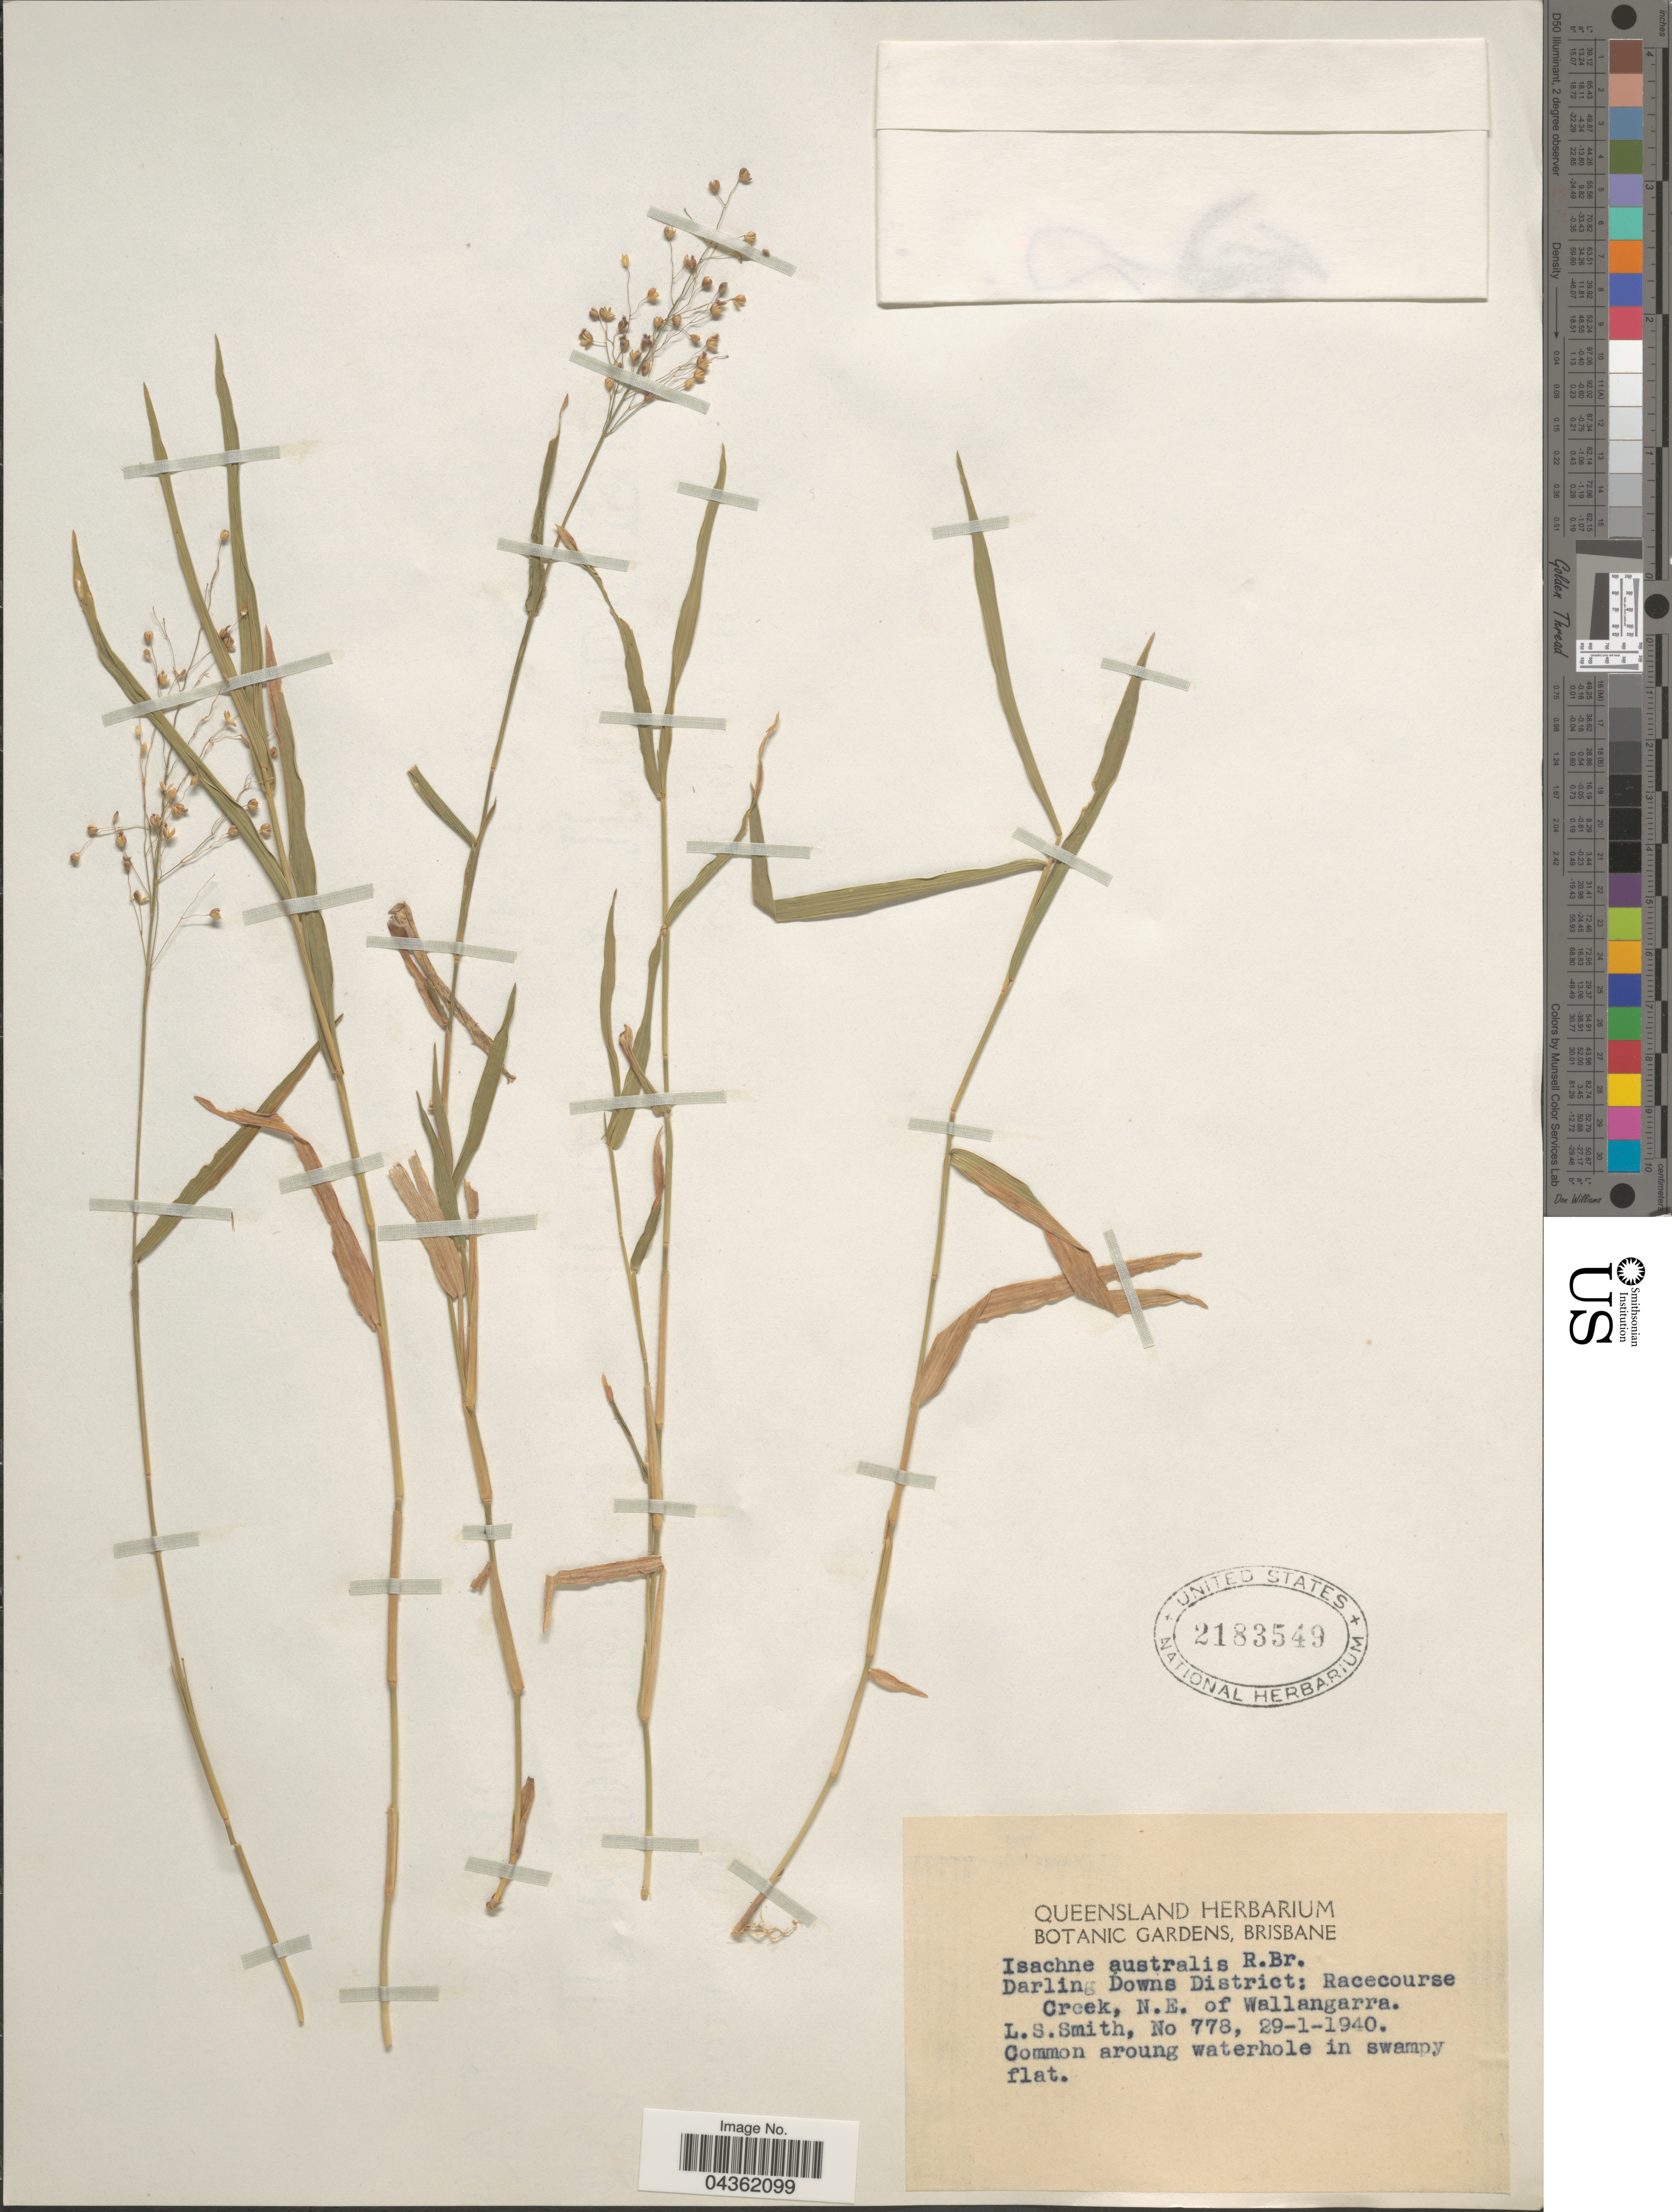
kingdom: Plantae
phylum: Tracheophyta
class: Liliopsida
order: Poales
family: Poaceae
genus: Isachne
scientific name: Isachne globosa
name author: (Thunb.) Kuntze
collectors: L. Smith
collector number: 778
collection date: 1940-01-29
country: Australia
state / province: Queensland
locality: Darling Downs District: Racecourse Creek, N. E. of Wallangarra.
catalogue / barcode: US 2183549